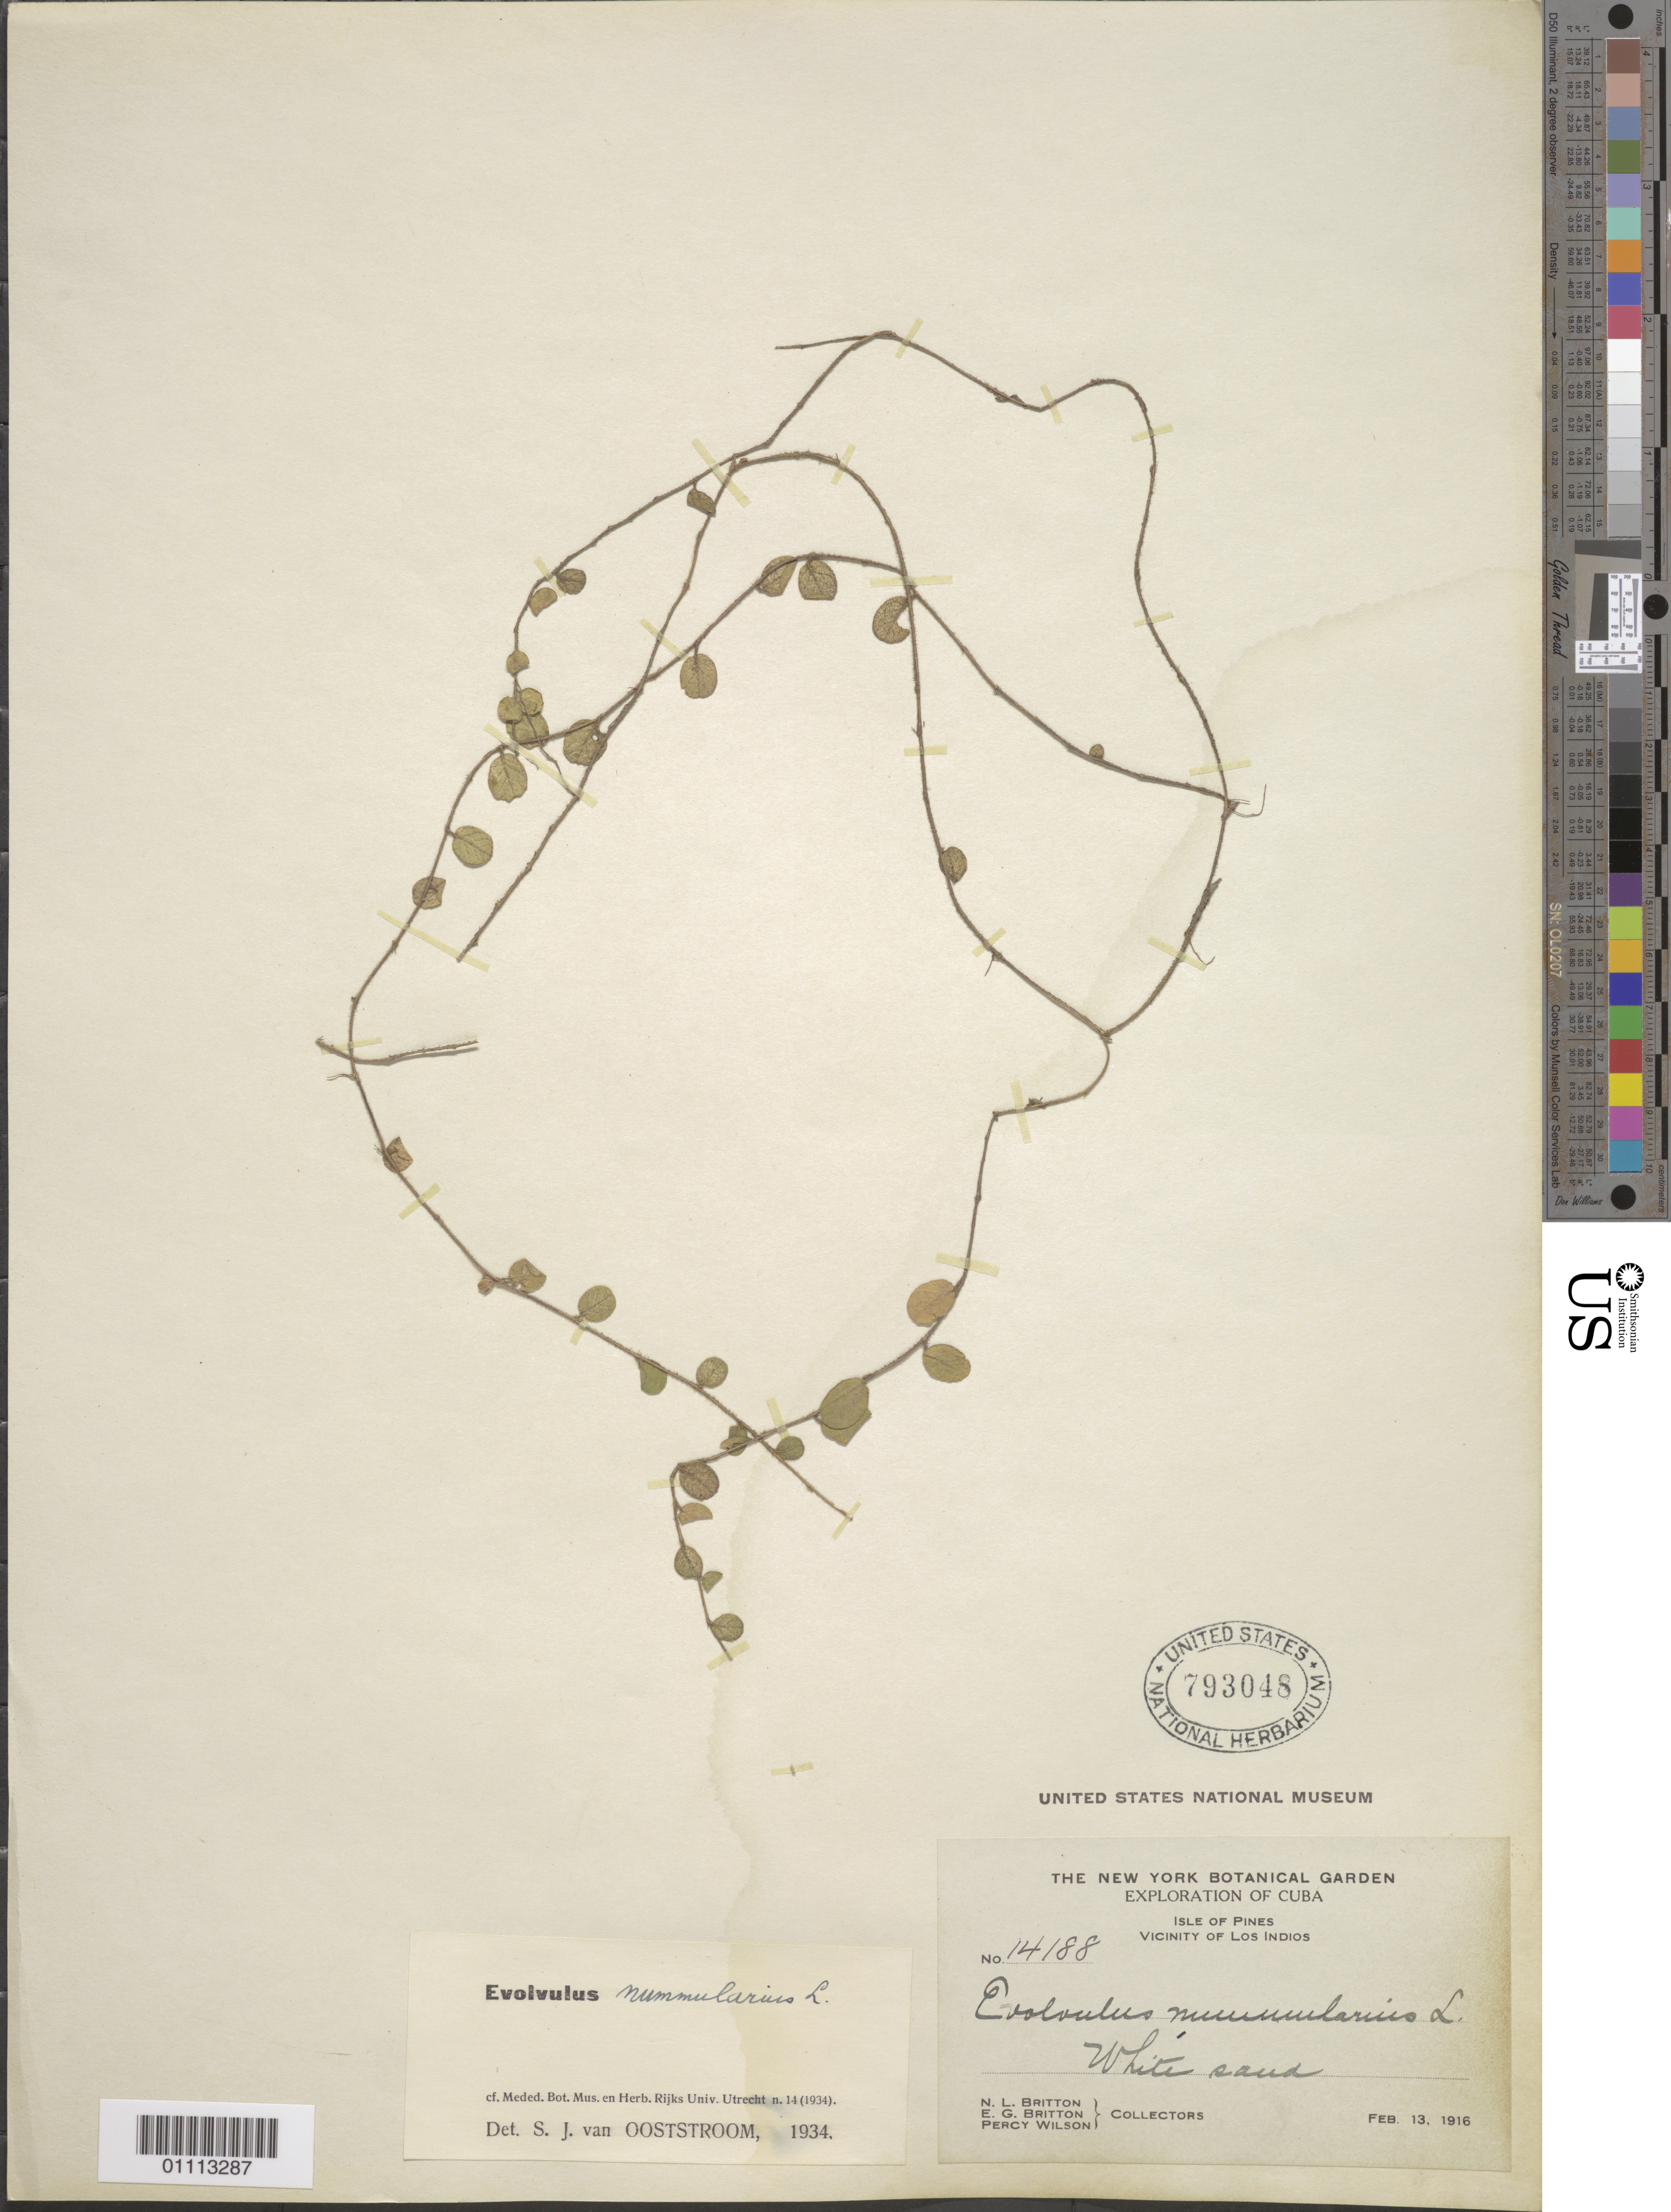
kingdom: Plantae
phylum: Tracheophyta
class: Magnoliopsida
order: Solanales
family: Convolvulaceae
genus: Evolvulus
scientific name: Evolvulus nummularius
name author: (L.) L.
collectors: N. Britton, E. G. Britton & P. Wilson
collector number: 14188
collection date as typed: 13 Feb 1916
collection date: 1916-02-13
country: Cuba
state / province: Isla de La Juventud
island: Isla de la Juventud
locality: Vicinity of Los Indios White sand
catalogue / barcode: US 793048